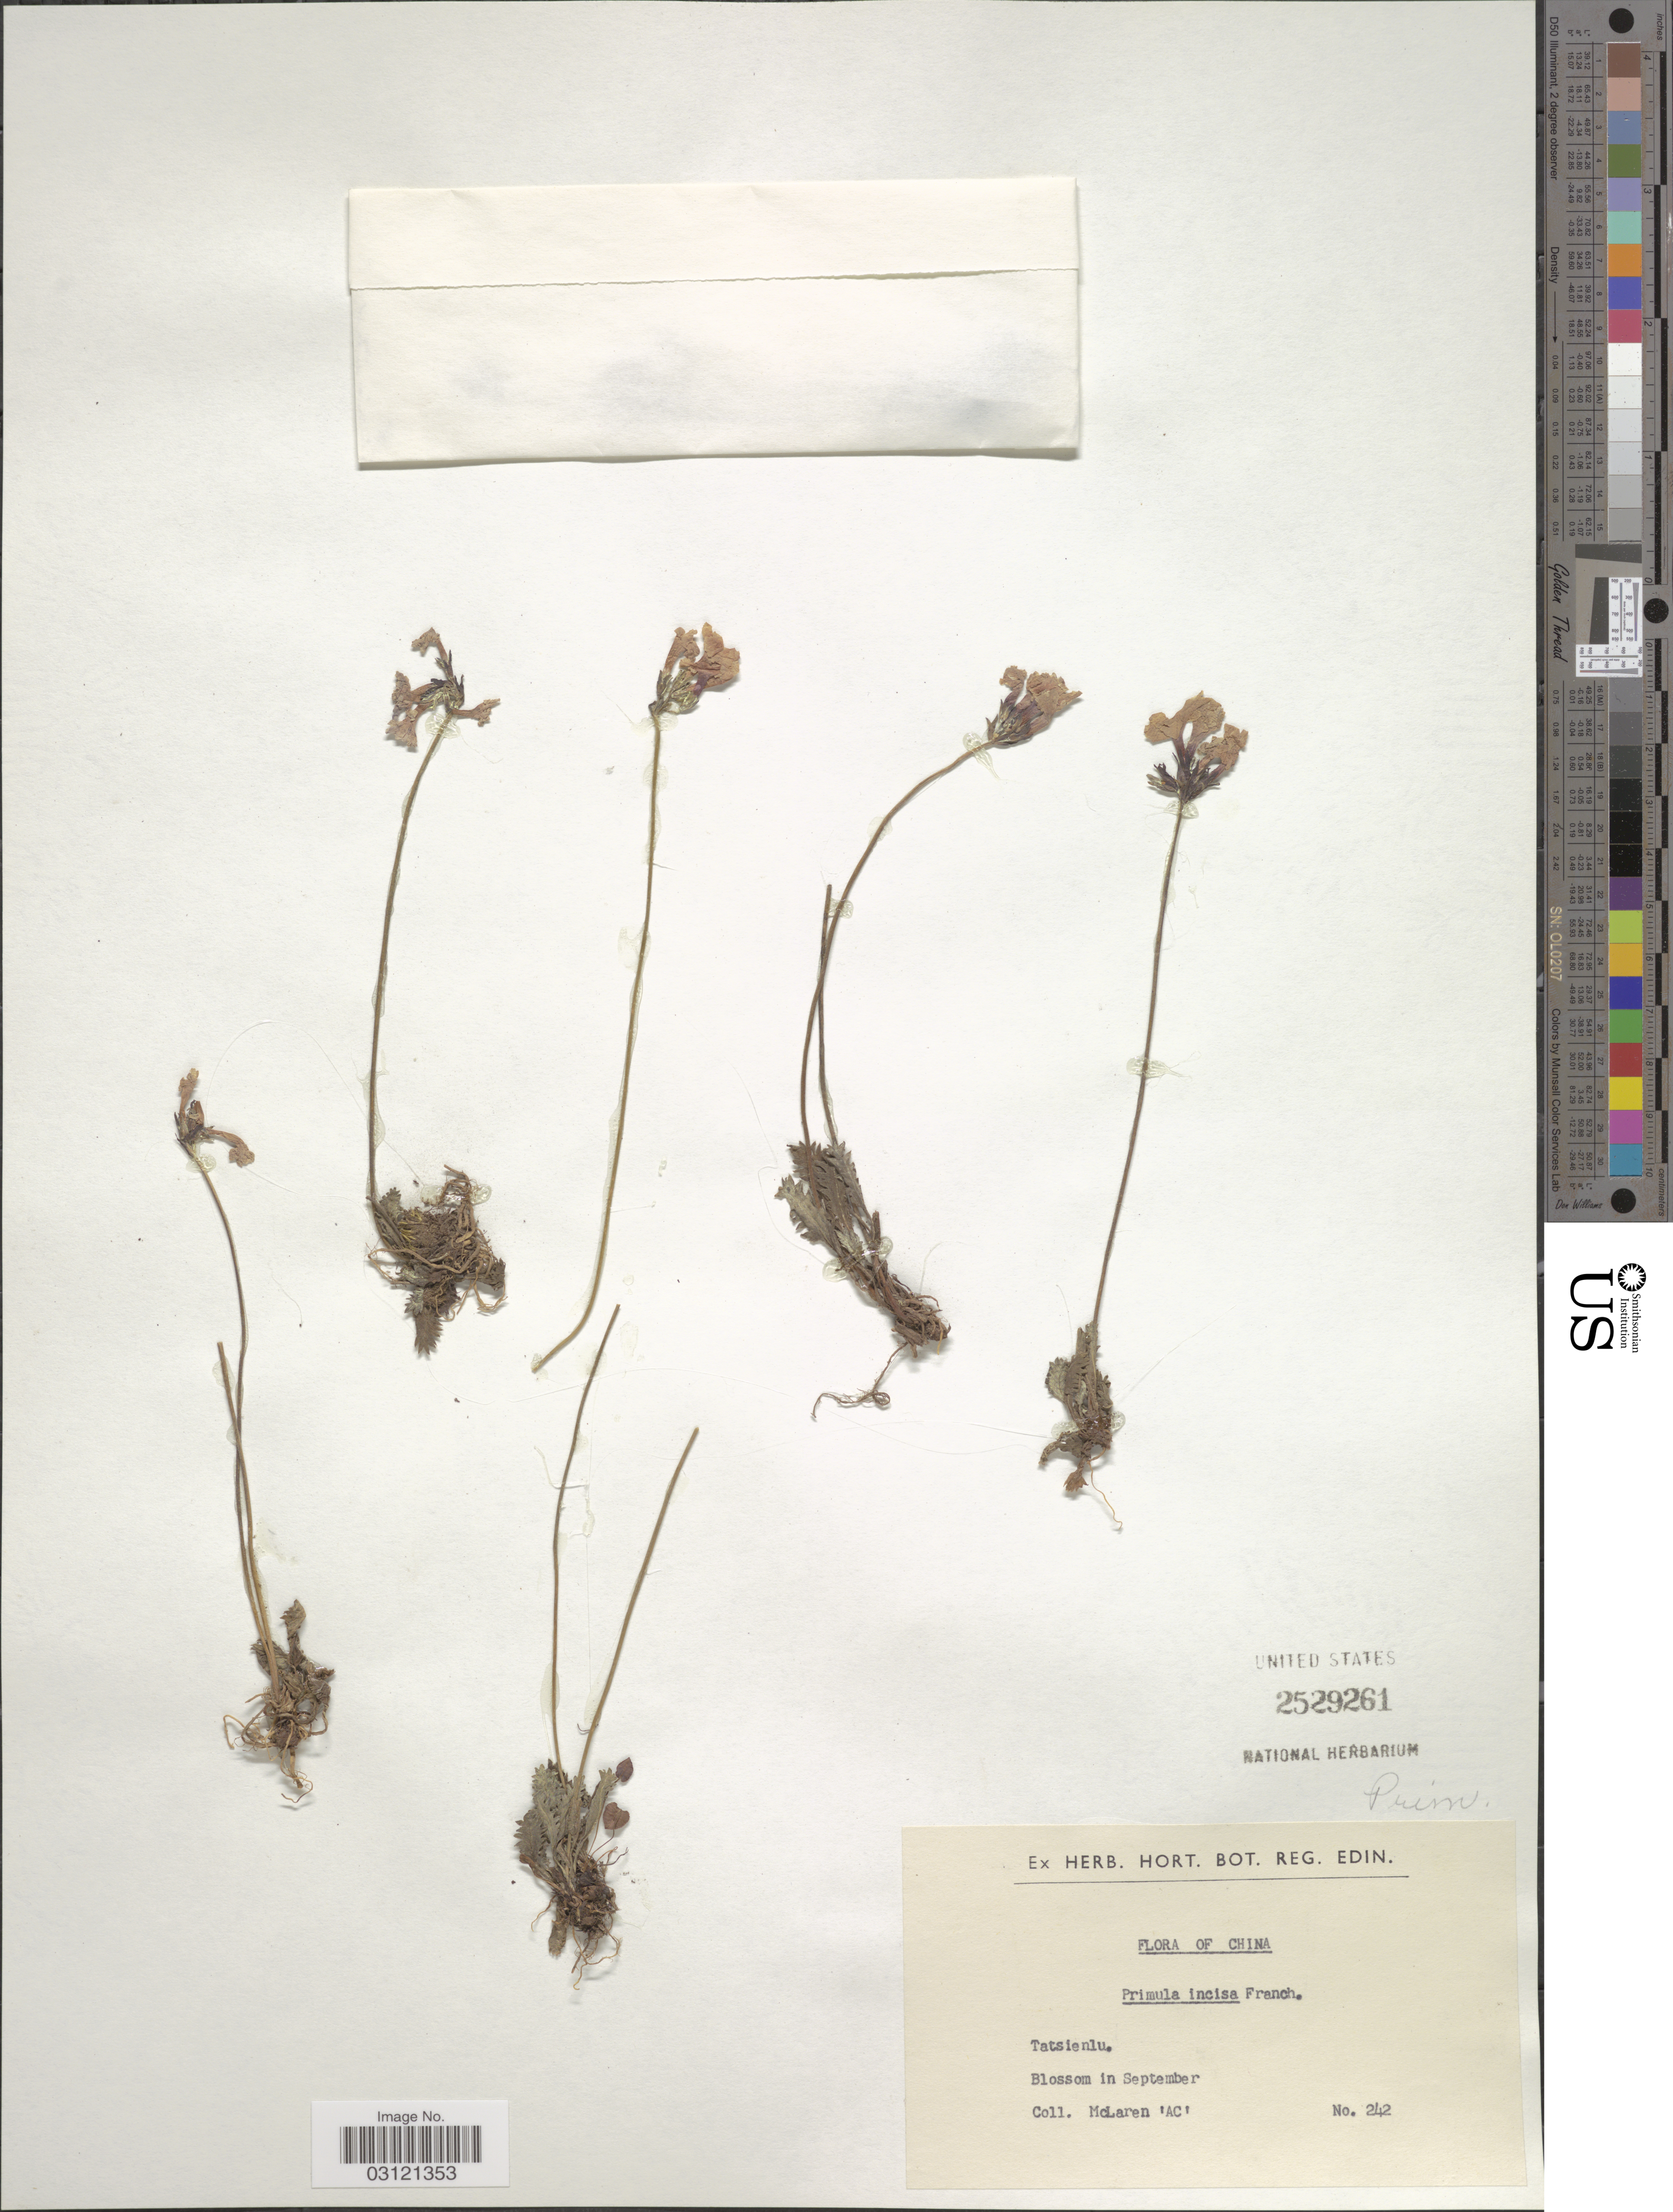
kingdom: Plantae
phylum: Tracheophyta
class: Magnoliopsida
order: Ericales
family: Primulaceae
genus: Primula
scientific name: Primula incisa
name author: Franch.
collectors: McLaren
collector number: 242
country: China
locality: Tatsienlu.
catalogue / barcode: US 2529261